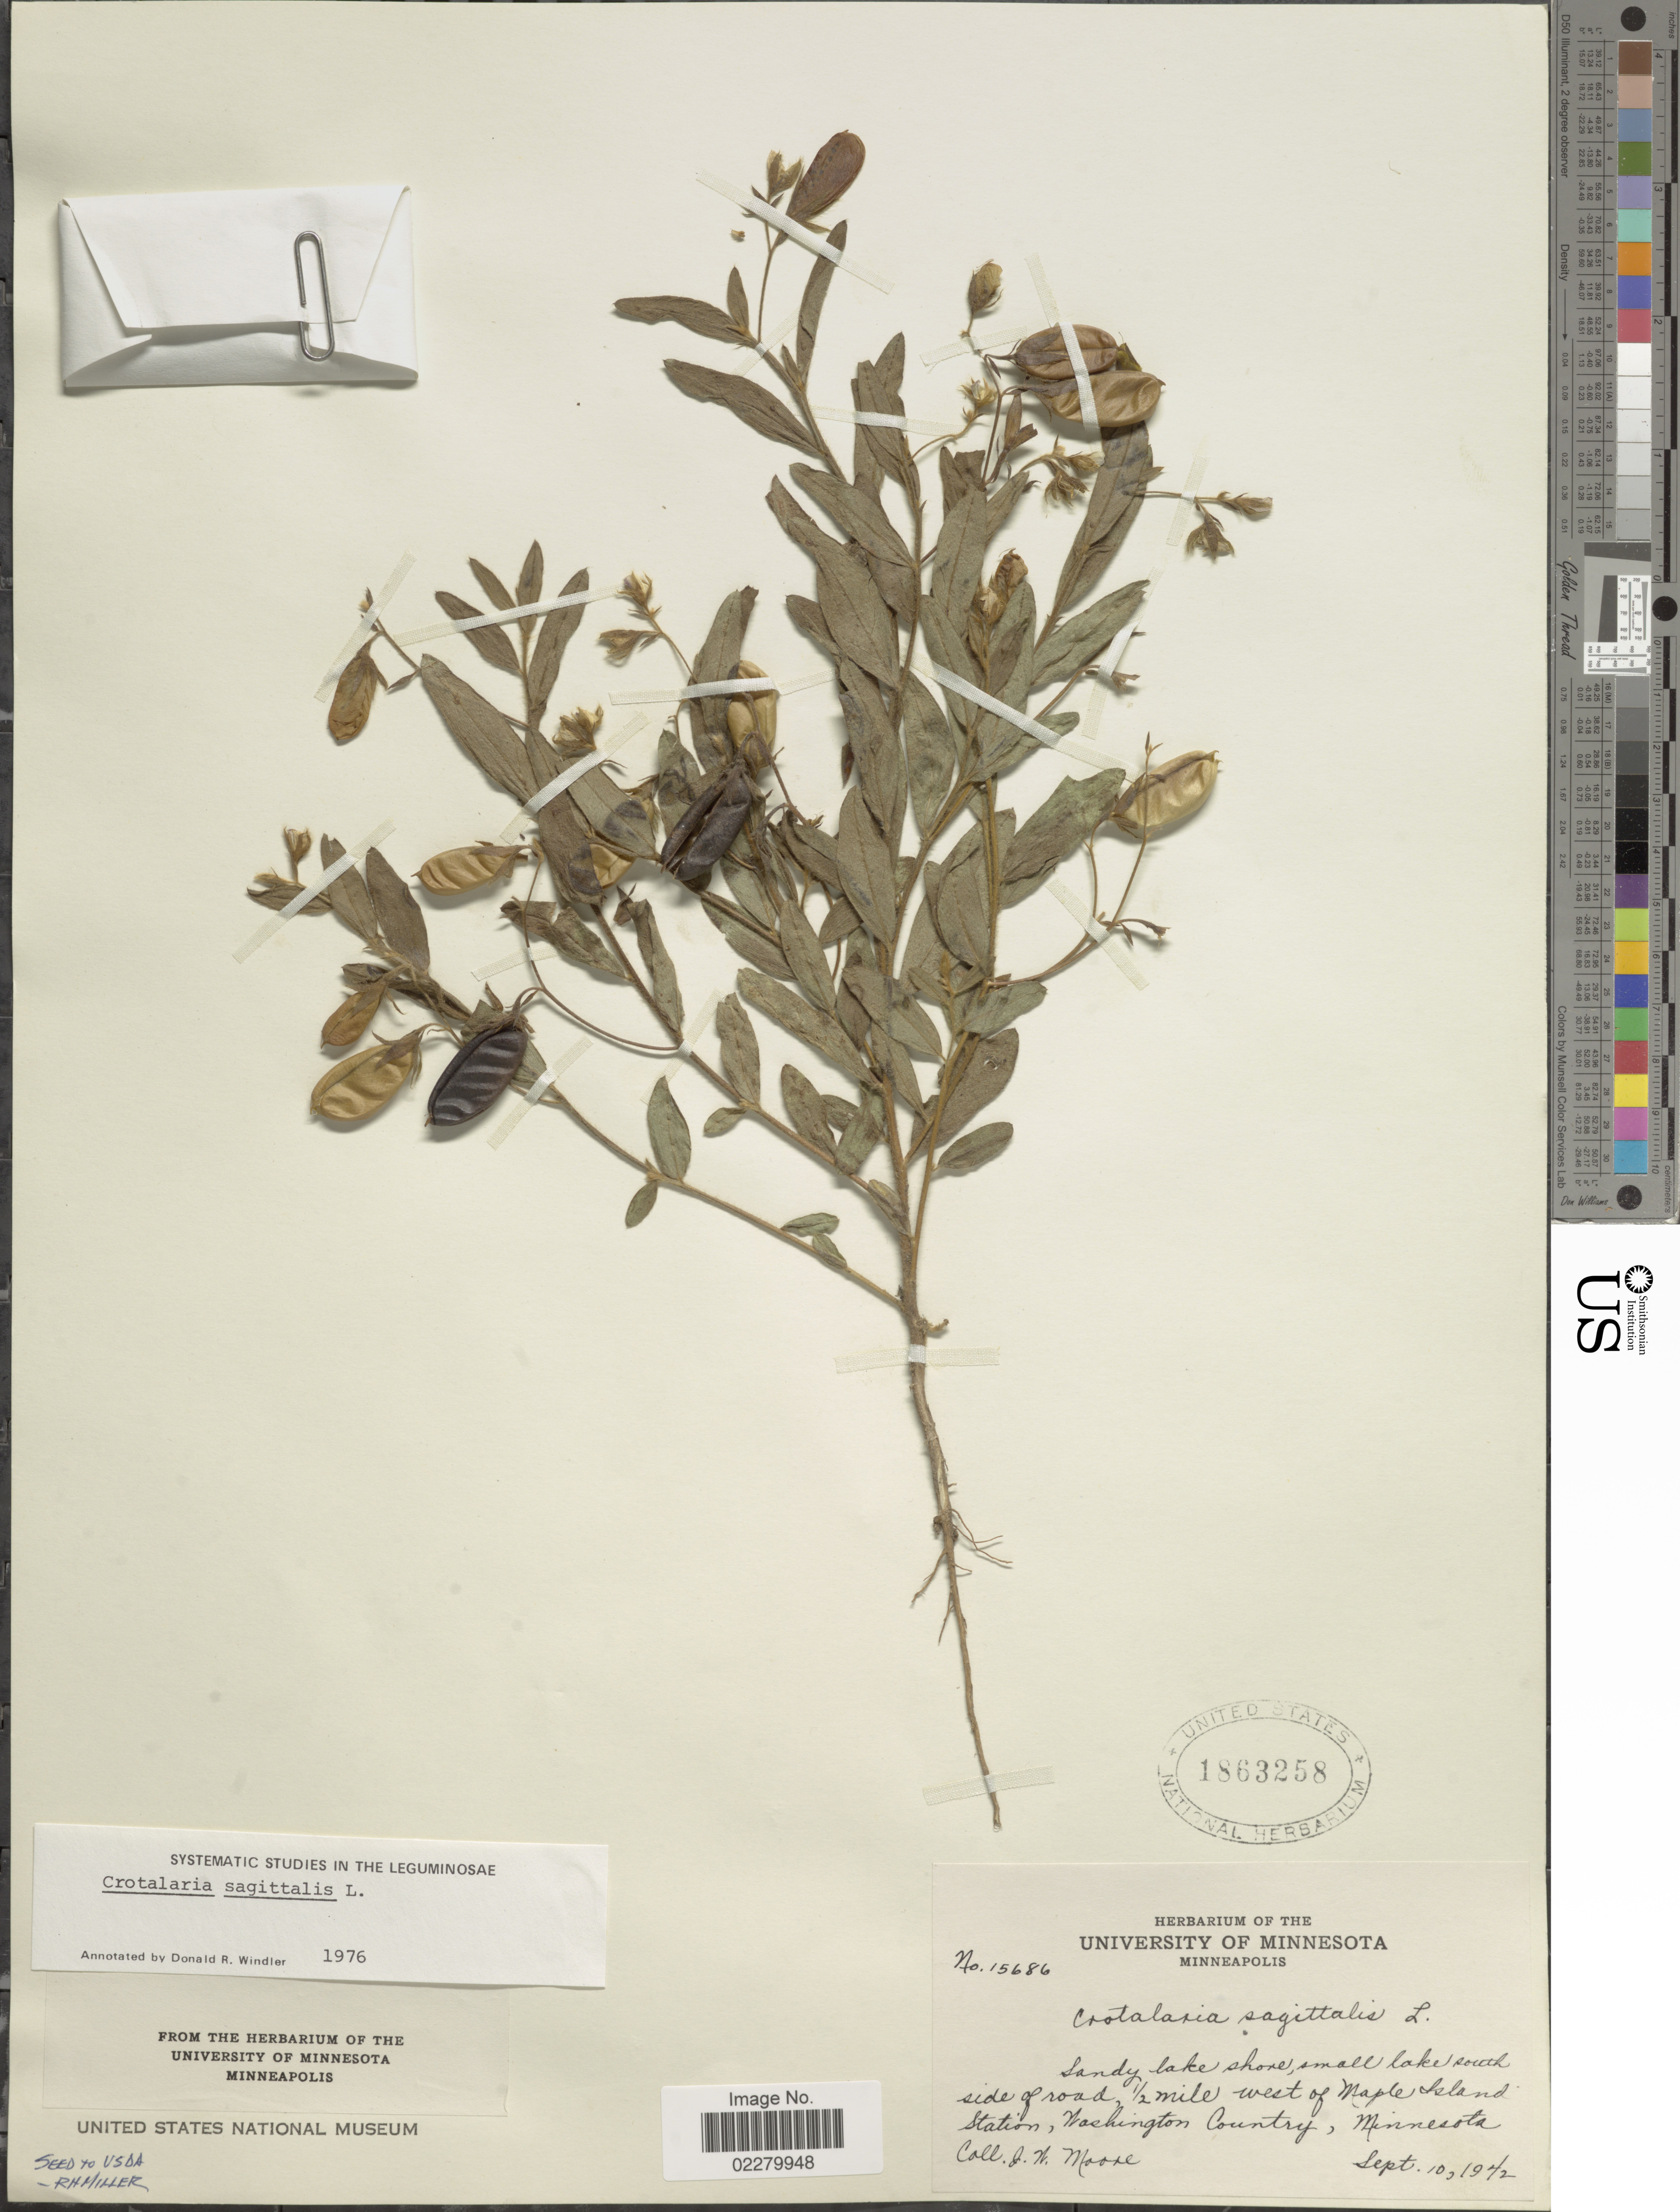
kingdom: Plantae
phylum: Tracheophyta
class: Magnoliopsida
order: Fabales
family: Fabaceae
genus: Crotalaria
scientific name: Crotalaria sagittalis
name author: L.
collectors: J. Moore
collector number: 15686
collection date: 1942-09-10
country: United States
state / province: Minnesota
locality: Sandy lake shore, small lake south side of road, ½ mile west of Maple Island Station, Washington Country, Minnesota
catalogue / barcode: US 1863258